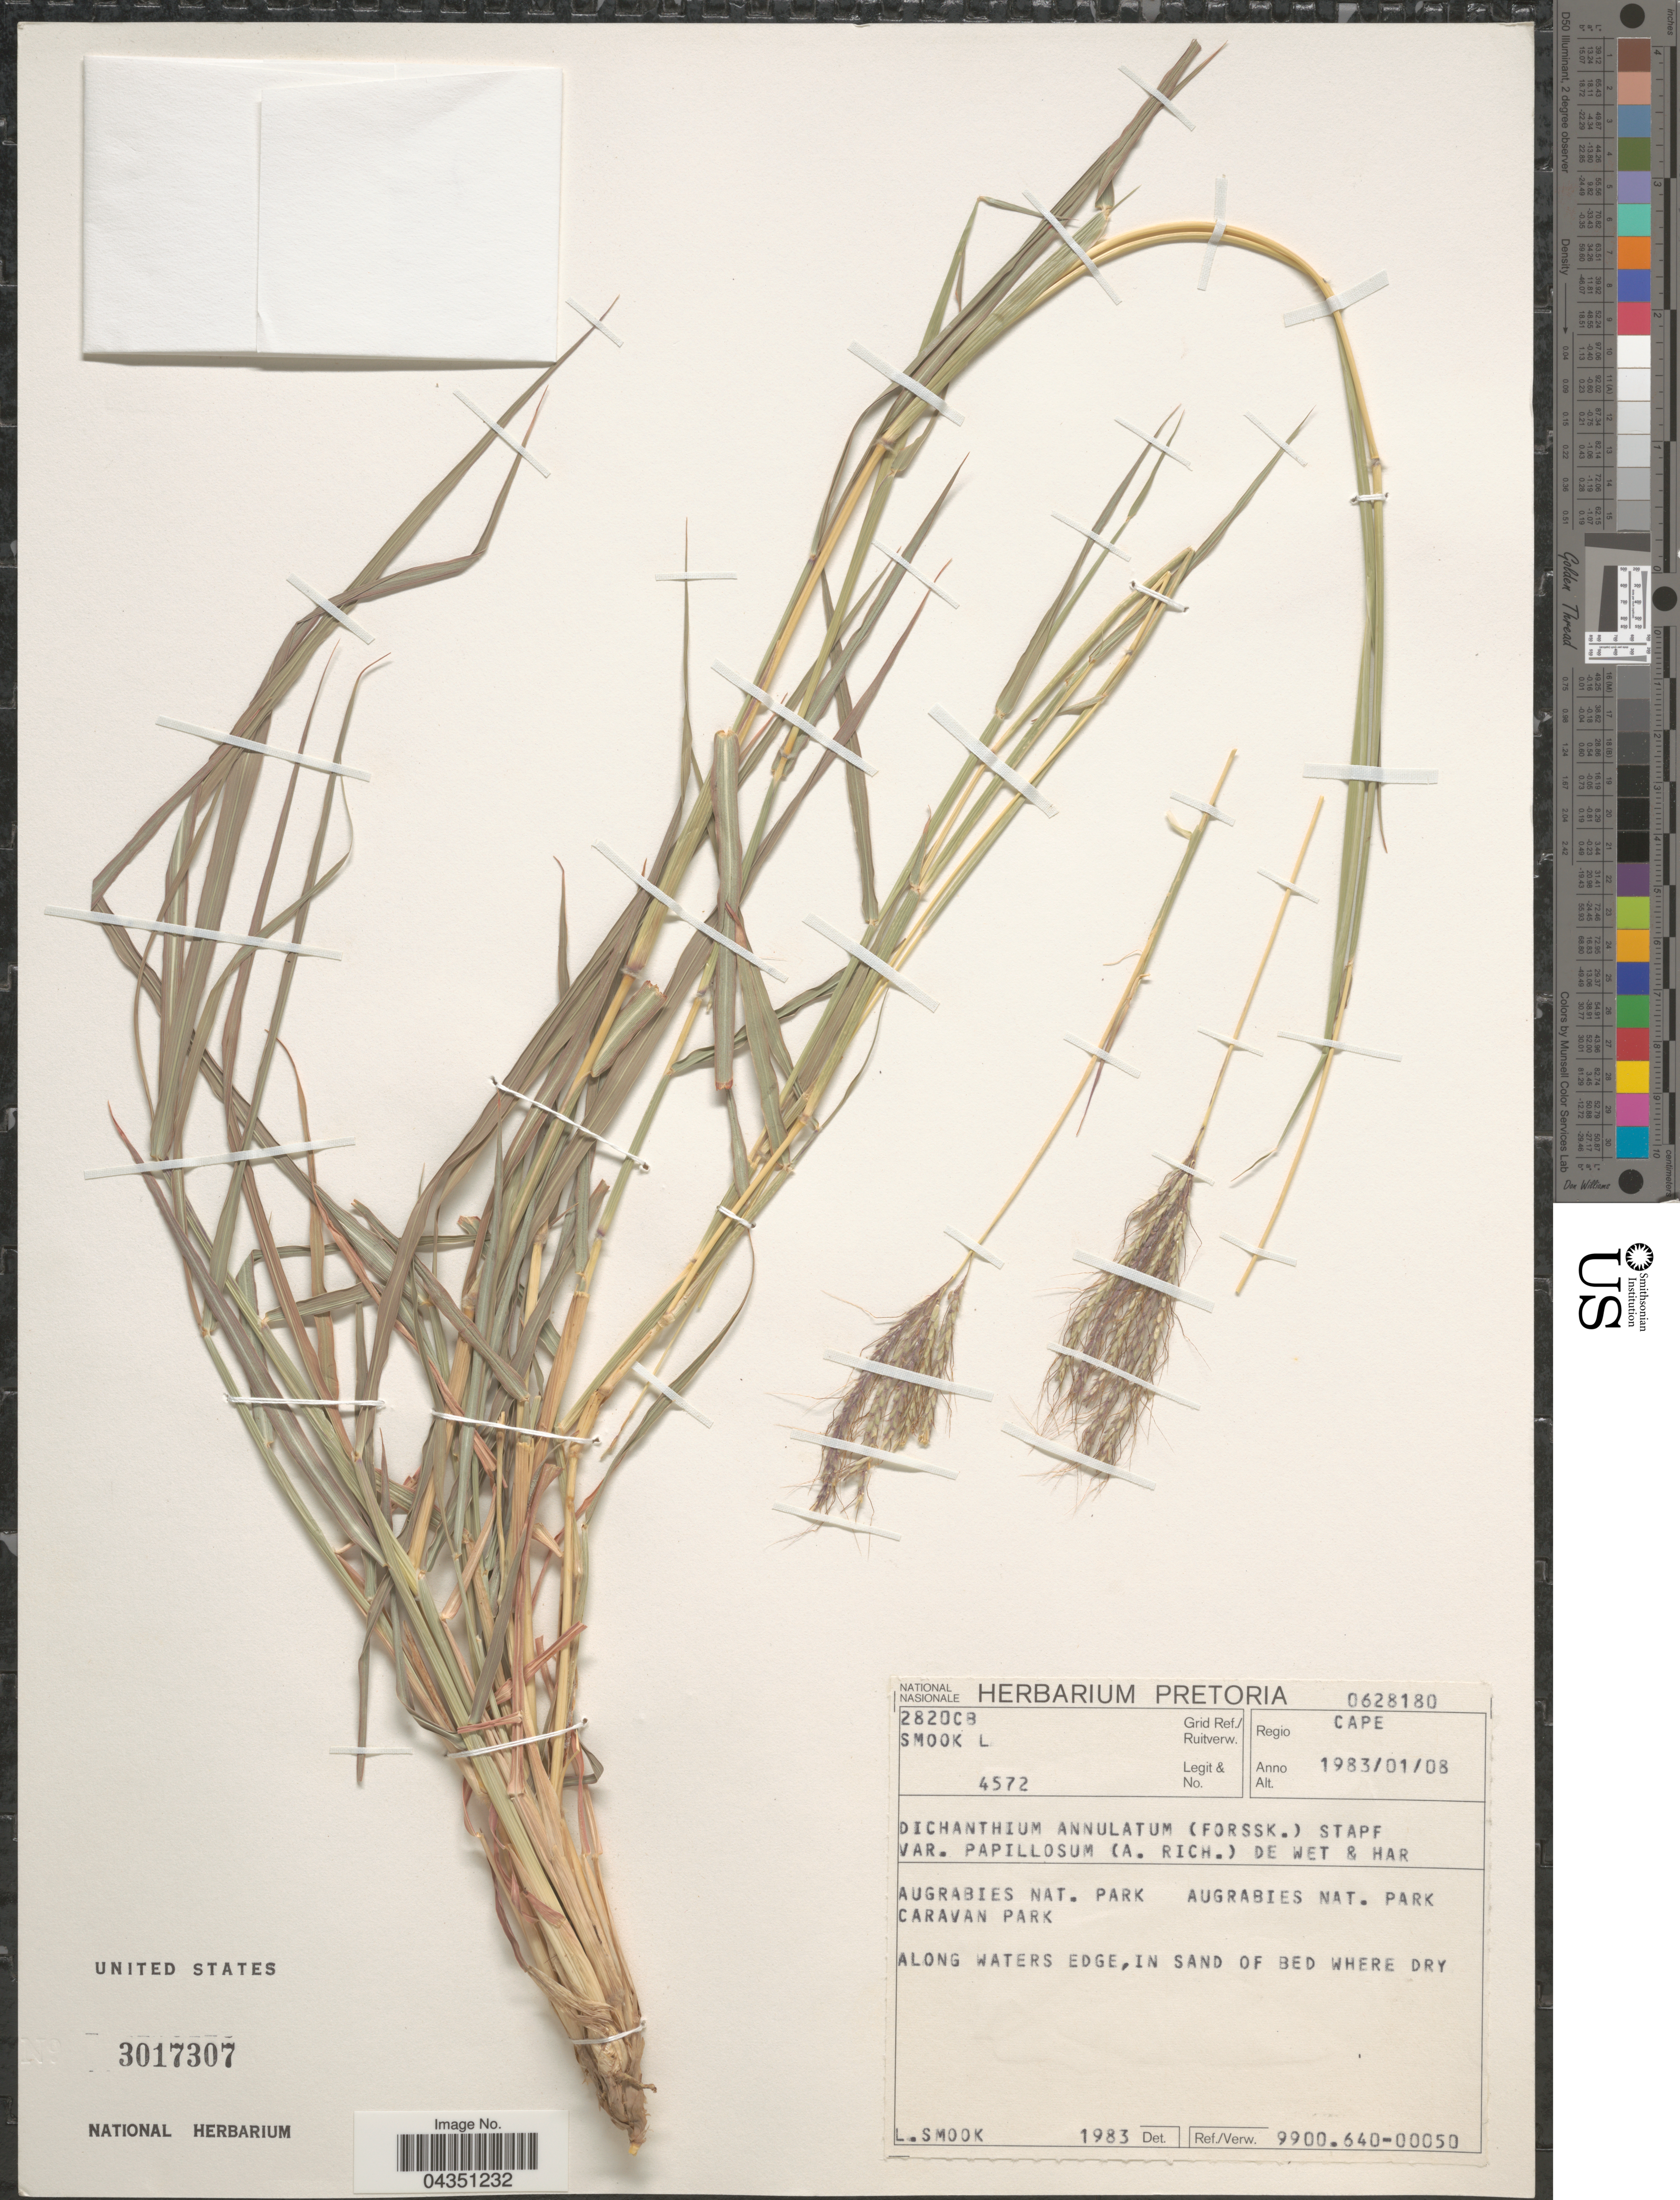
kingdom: Plantae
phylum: Tracheophyta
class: Liliopsida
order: Poales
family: Poaceae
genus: Dichanthium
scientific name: Dichanthium annulatum var. papillosum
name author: (Hochst. ex A. Rich.) de Wet & Harlan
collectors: L. Smook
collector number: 4572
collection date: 1983-01-08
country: South Africa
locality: Grid Ref./ Ruitverw. 2820CB. Regio Cape. Augrabies Nat. Park. Augrabies Nat. Park. Caravan Park.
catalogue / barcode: US 3017307